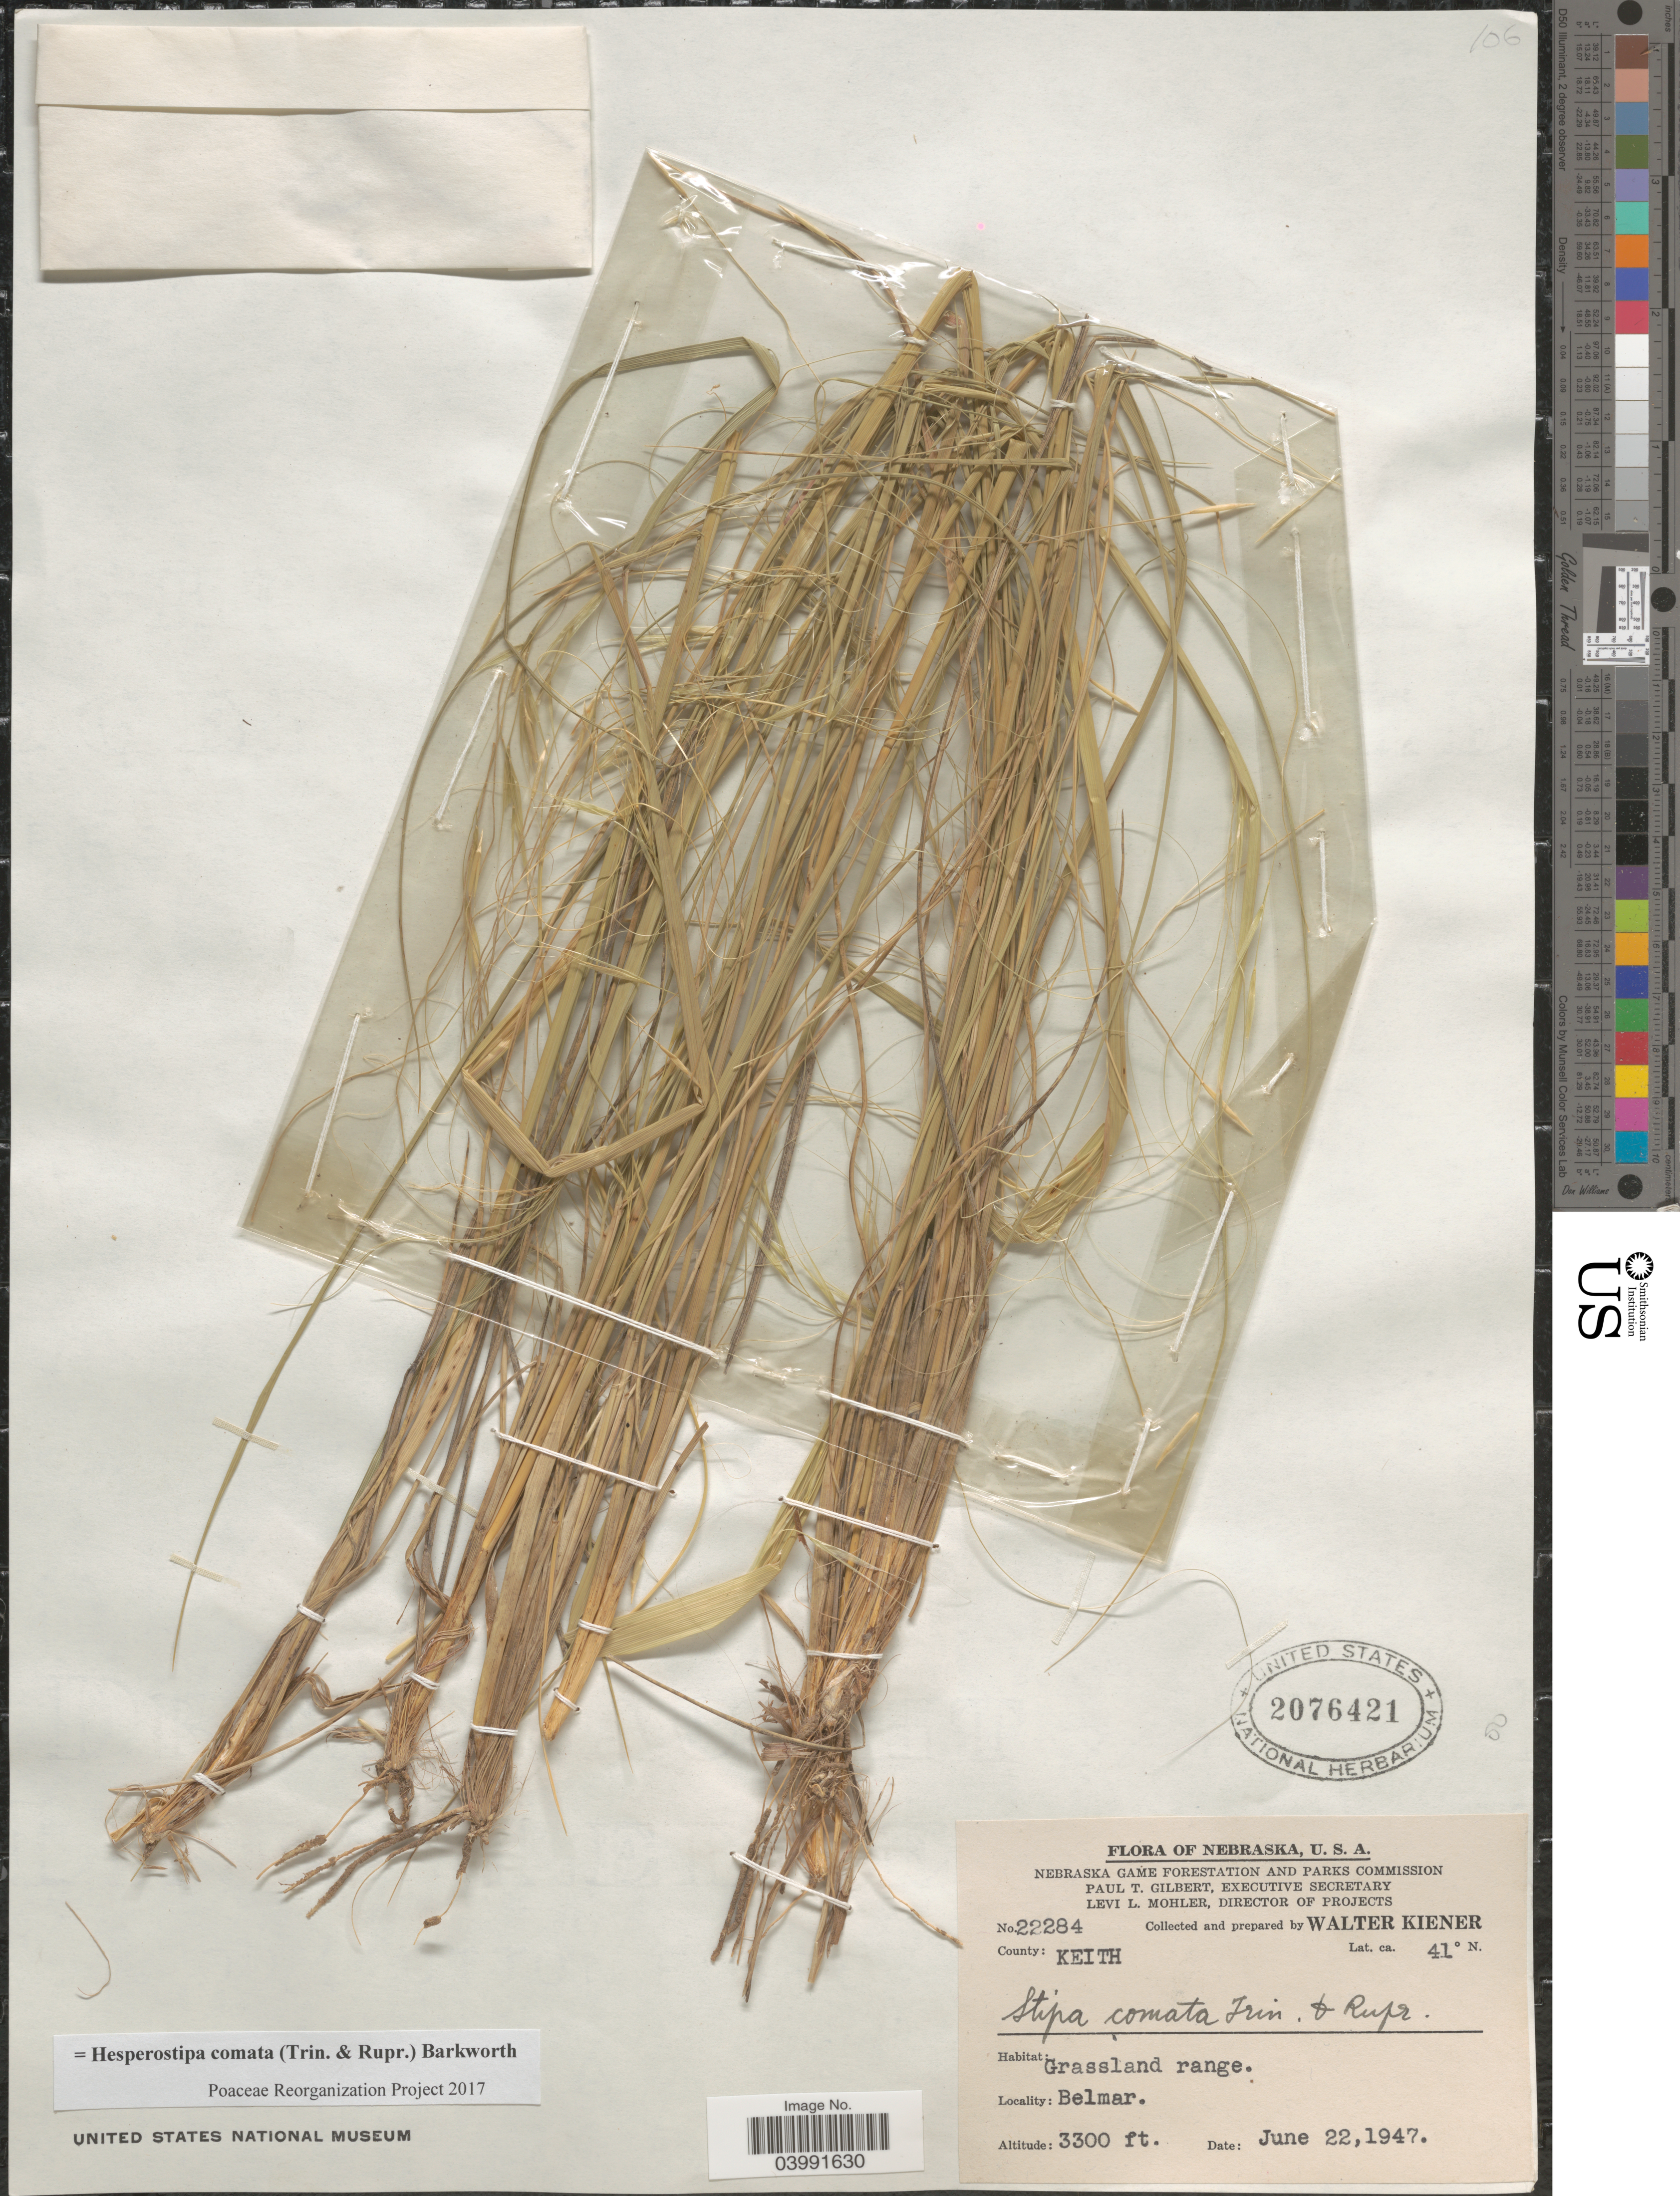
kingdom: Plantae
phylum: Tracheophyta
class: Liliopsida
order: Poales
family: Poaceae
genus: Hesperostipa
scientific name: Hesperostipa comata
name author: (Trin. & Rupr.) Barkworth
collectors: W. Kiener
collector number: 22284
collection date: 1947-06-22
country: United States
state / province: Nebraska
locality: County: Keith. Belmar.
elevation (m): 1006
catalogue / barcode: US 2076421